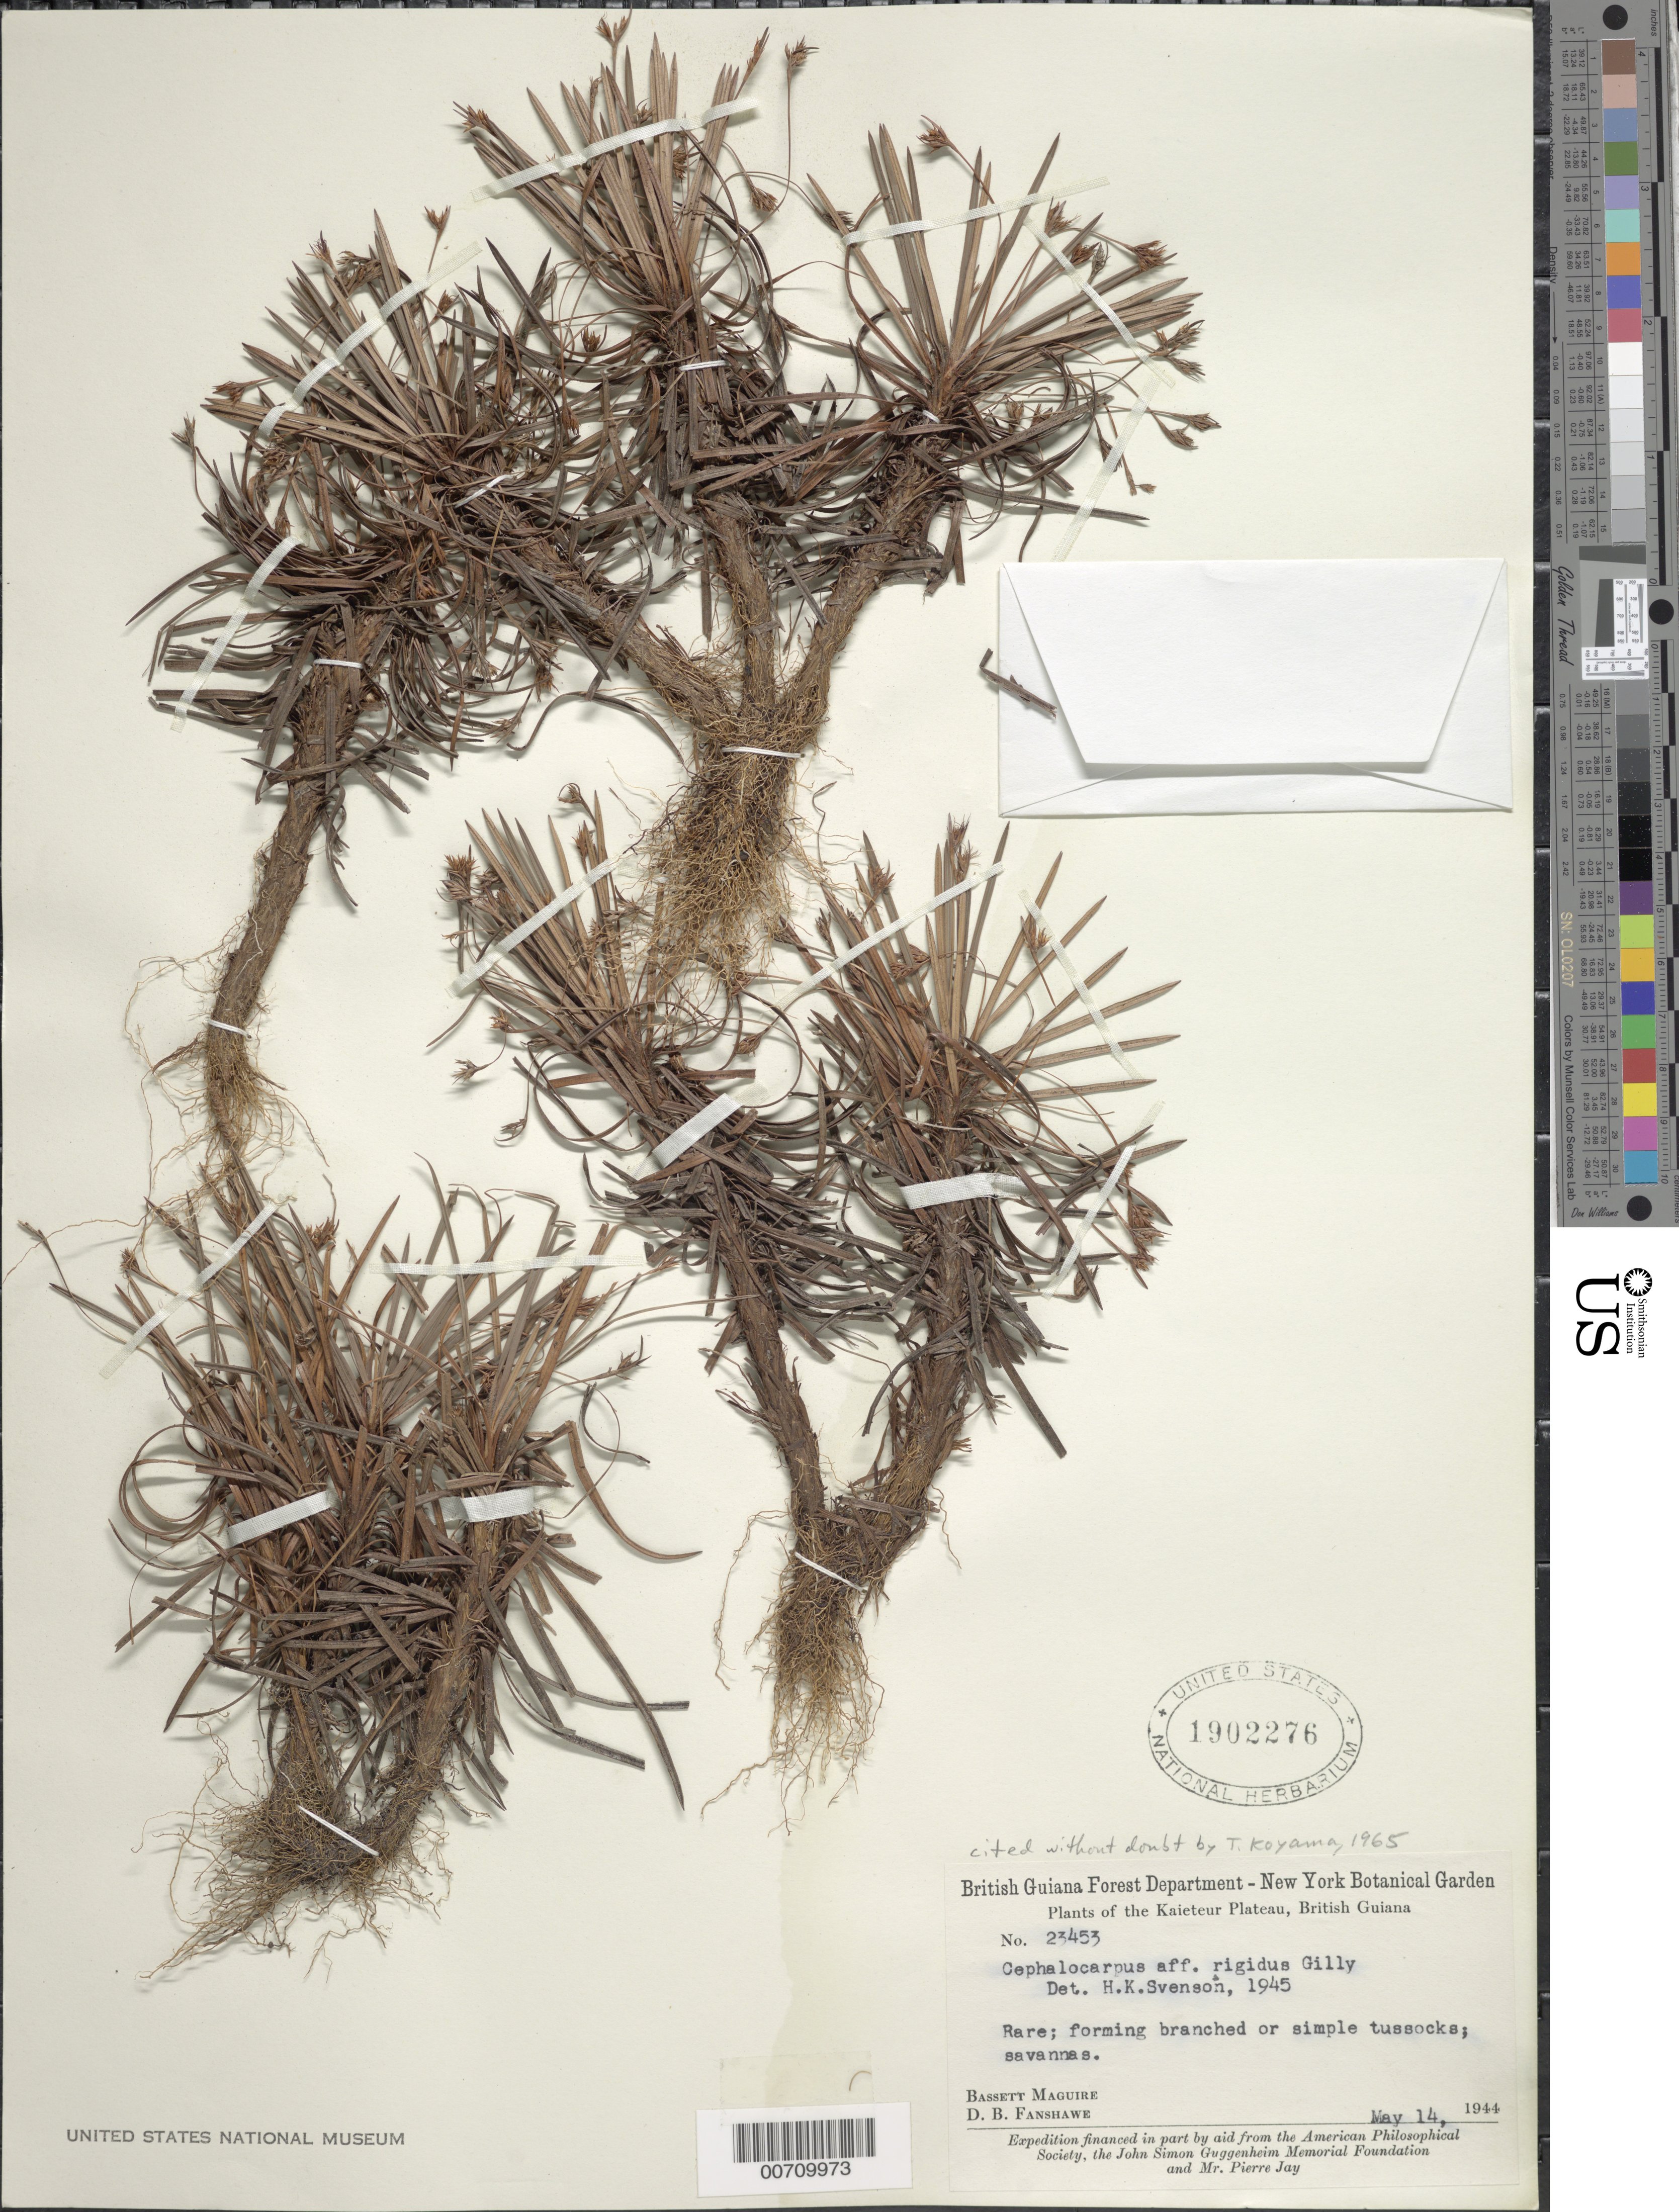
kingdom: Plantae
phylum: Tracheophyta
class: Liliopsida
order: Poales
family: Cyperaceae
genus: Cephalocarpus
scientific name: Cephalocarpus rigidus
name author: Gilly ex Gleason & Killip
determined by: Svenson, Henry K.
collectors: B. Maguire & D. B. Fanshawe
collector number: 23453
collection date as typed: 14-May-44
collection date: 1944-05-14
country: Guyana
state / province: Potaro-Siparuni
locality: Kaieteur Plateau, Potaro River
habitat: Savanna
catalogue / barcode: US 1902276